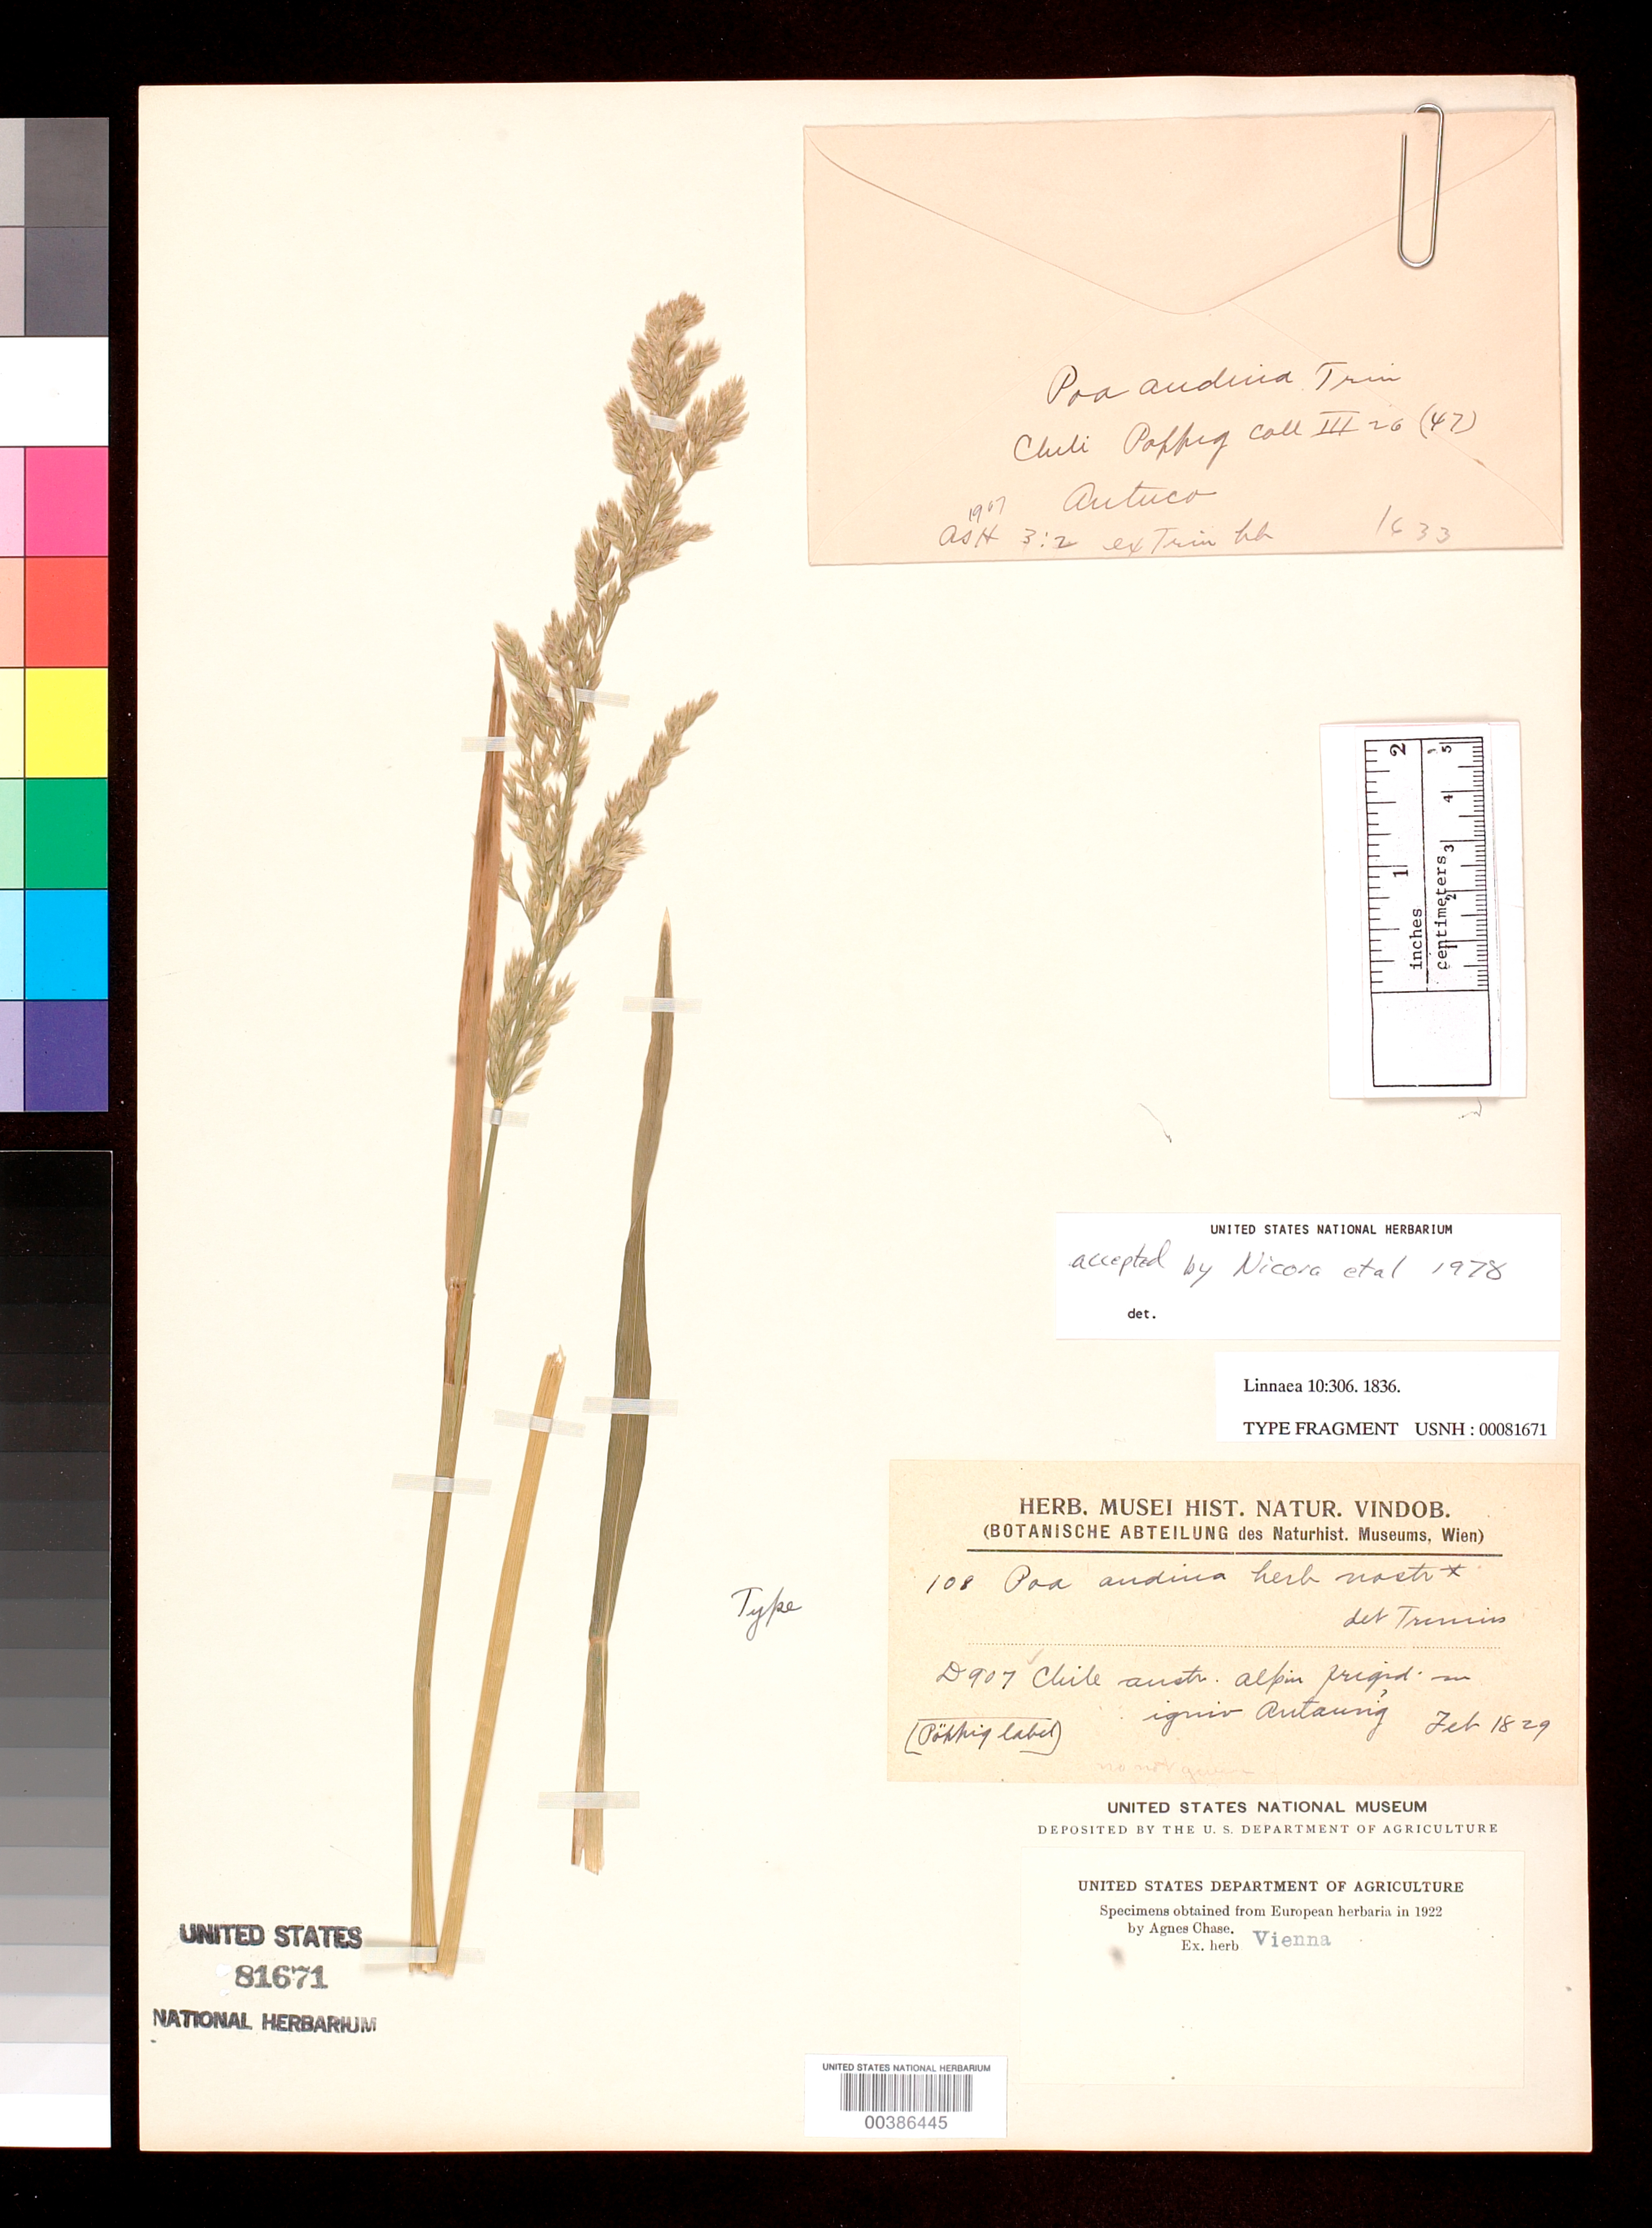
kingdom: Plantae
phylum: Tracheophyta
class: Liliopsida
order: Poales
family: Poaceae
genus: Poa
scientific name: Poa andina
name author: Trin.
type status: Type Fragment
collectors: E. F. Poeppig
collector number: III 26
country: Chile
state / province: Bio-Bío (VIII)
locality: Antuco.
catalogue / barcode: US 81671